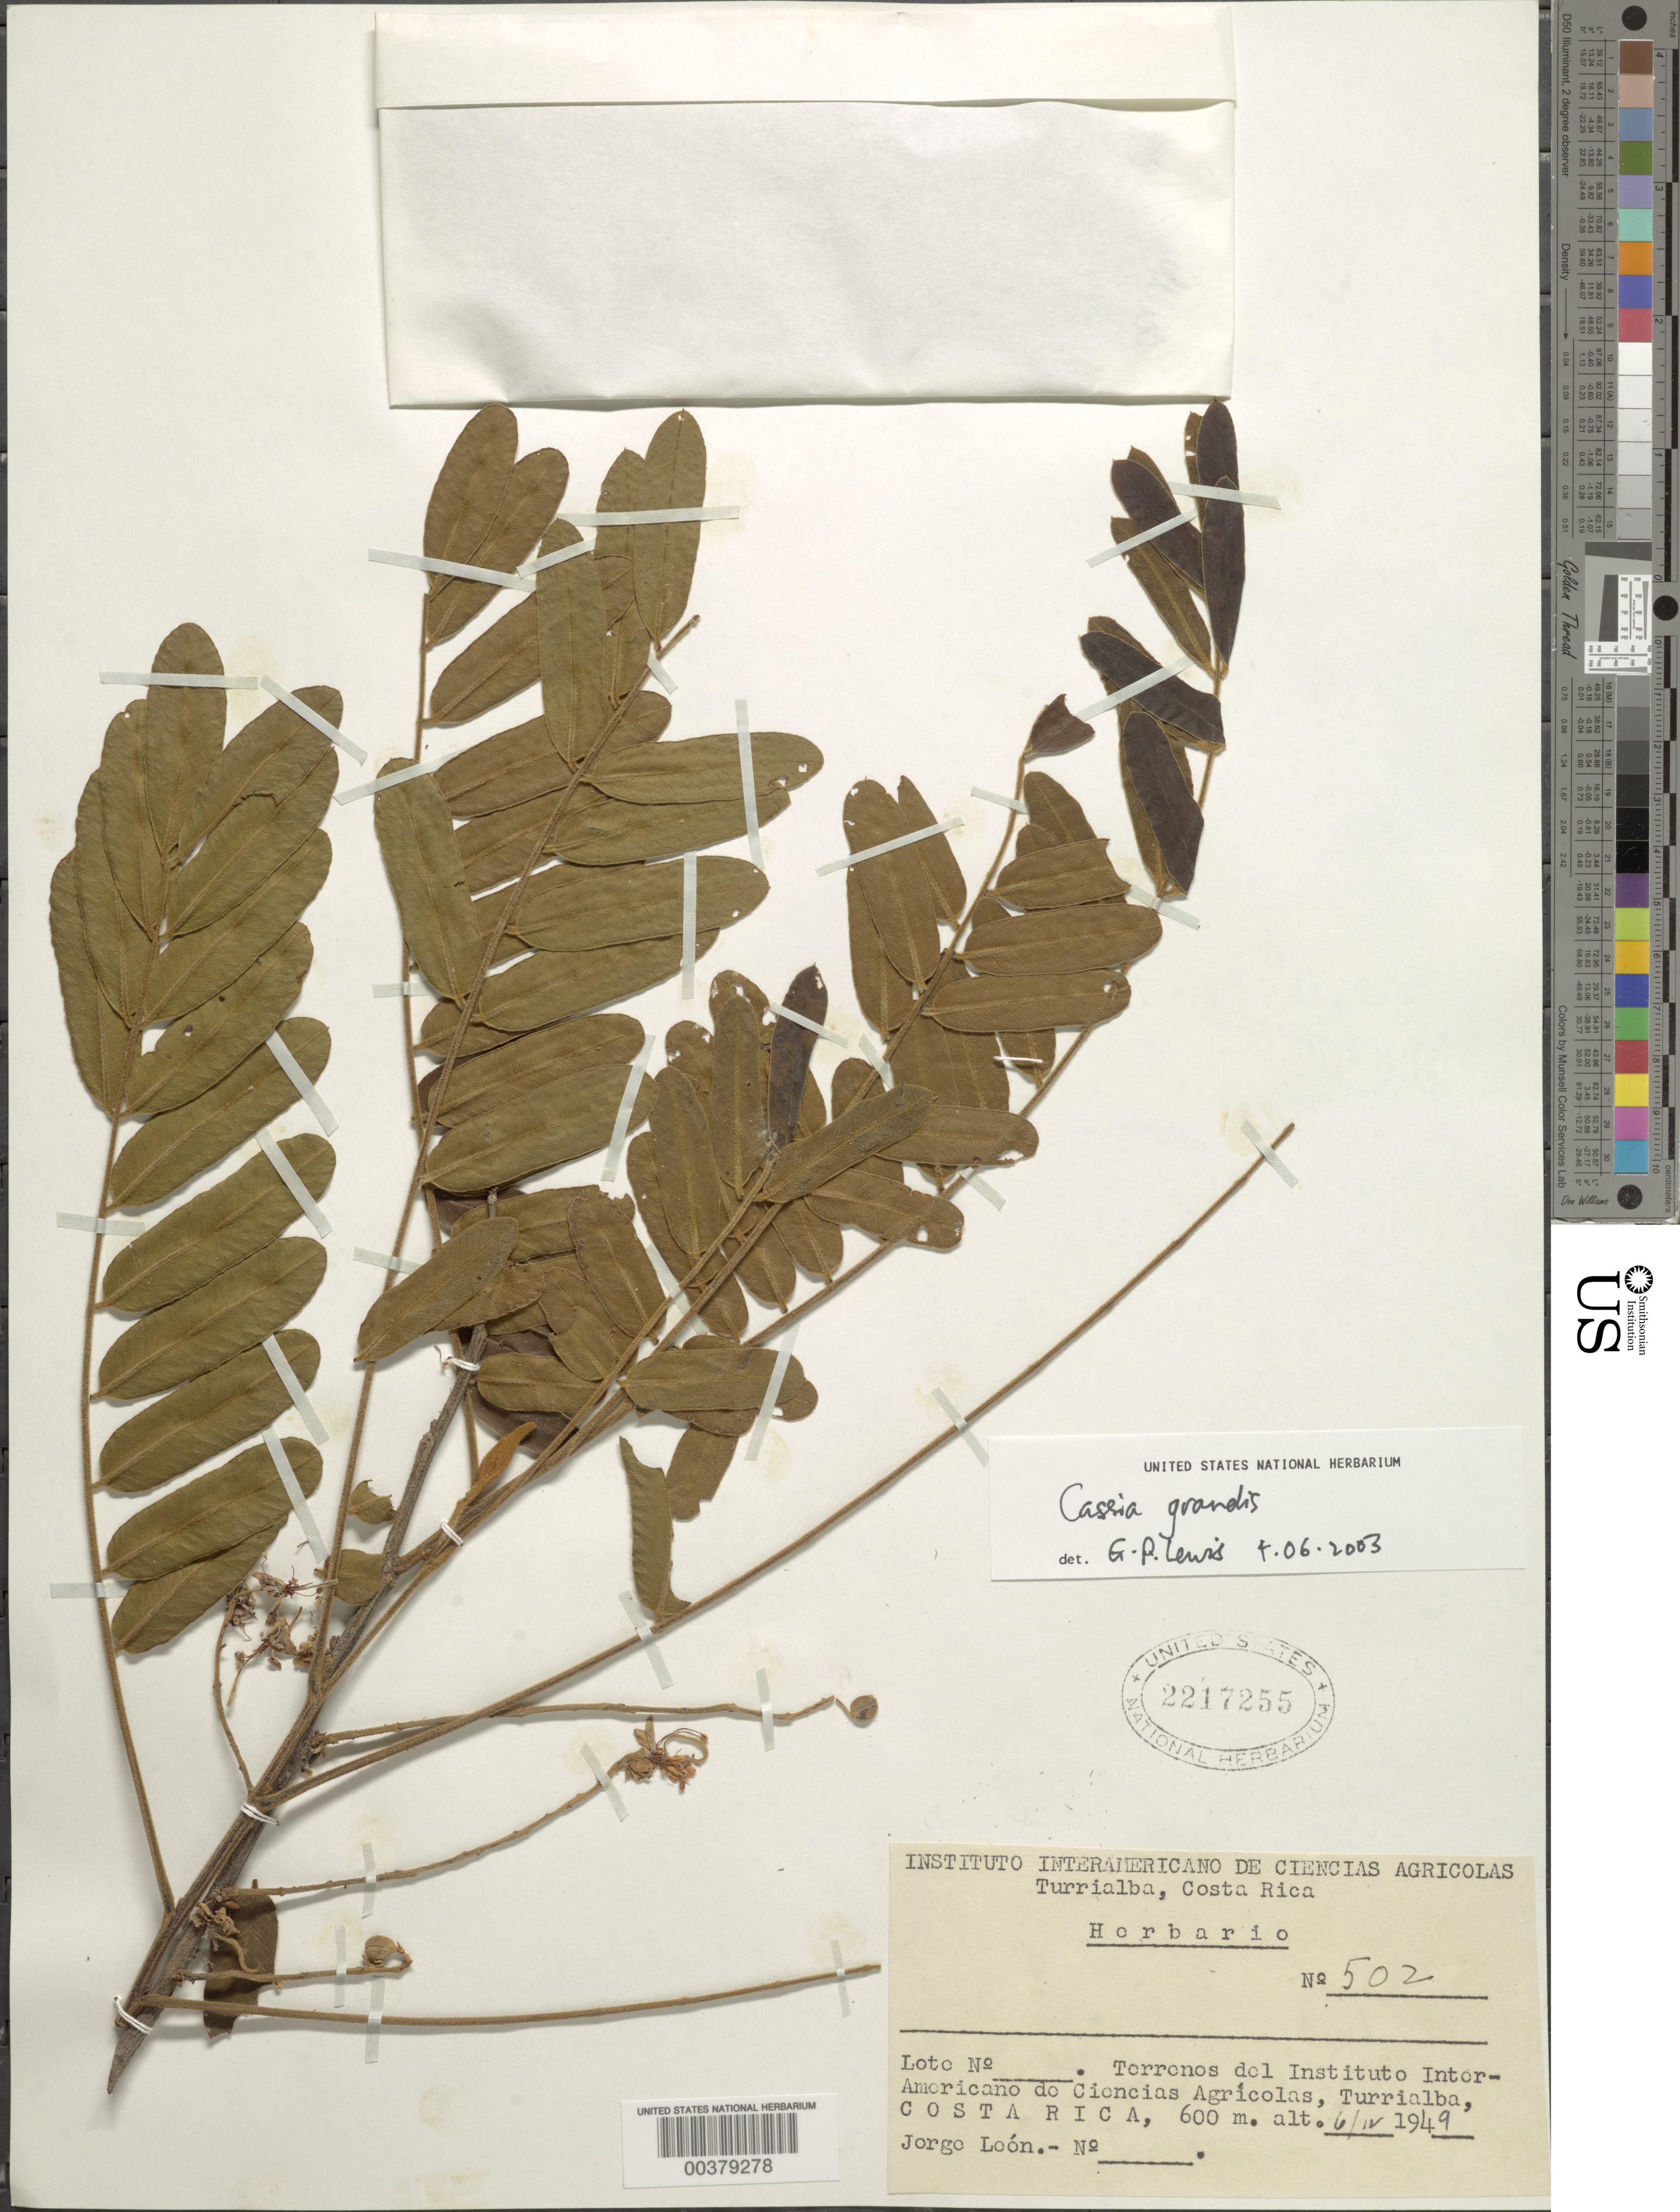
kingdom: Plantae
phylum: Tracheophyta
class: Magnoliopsida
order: Fabales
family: Fabaceae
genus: Cassia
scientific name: Cassia grandis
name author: L. f.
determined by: Lewis, Gwilym P.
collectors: J. León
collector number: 502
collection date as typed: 06 Dec 1949 or 12 Jun 1949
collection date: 1949-06-12 or 1949-12-06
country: Costa Rica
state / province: Cartago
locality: Turrialba; terrenos del Instituto Inter-americano do Ciencias Agricolas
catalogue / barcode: US 2217255